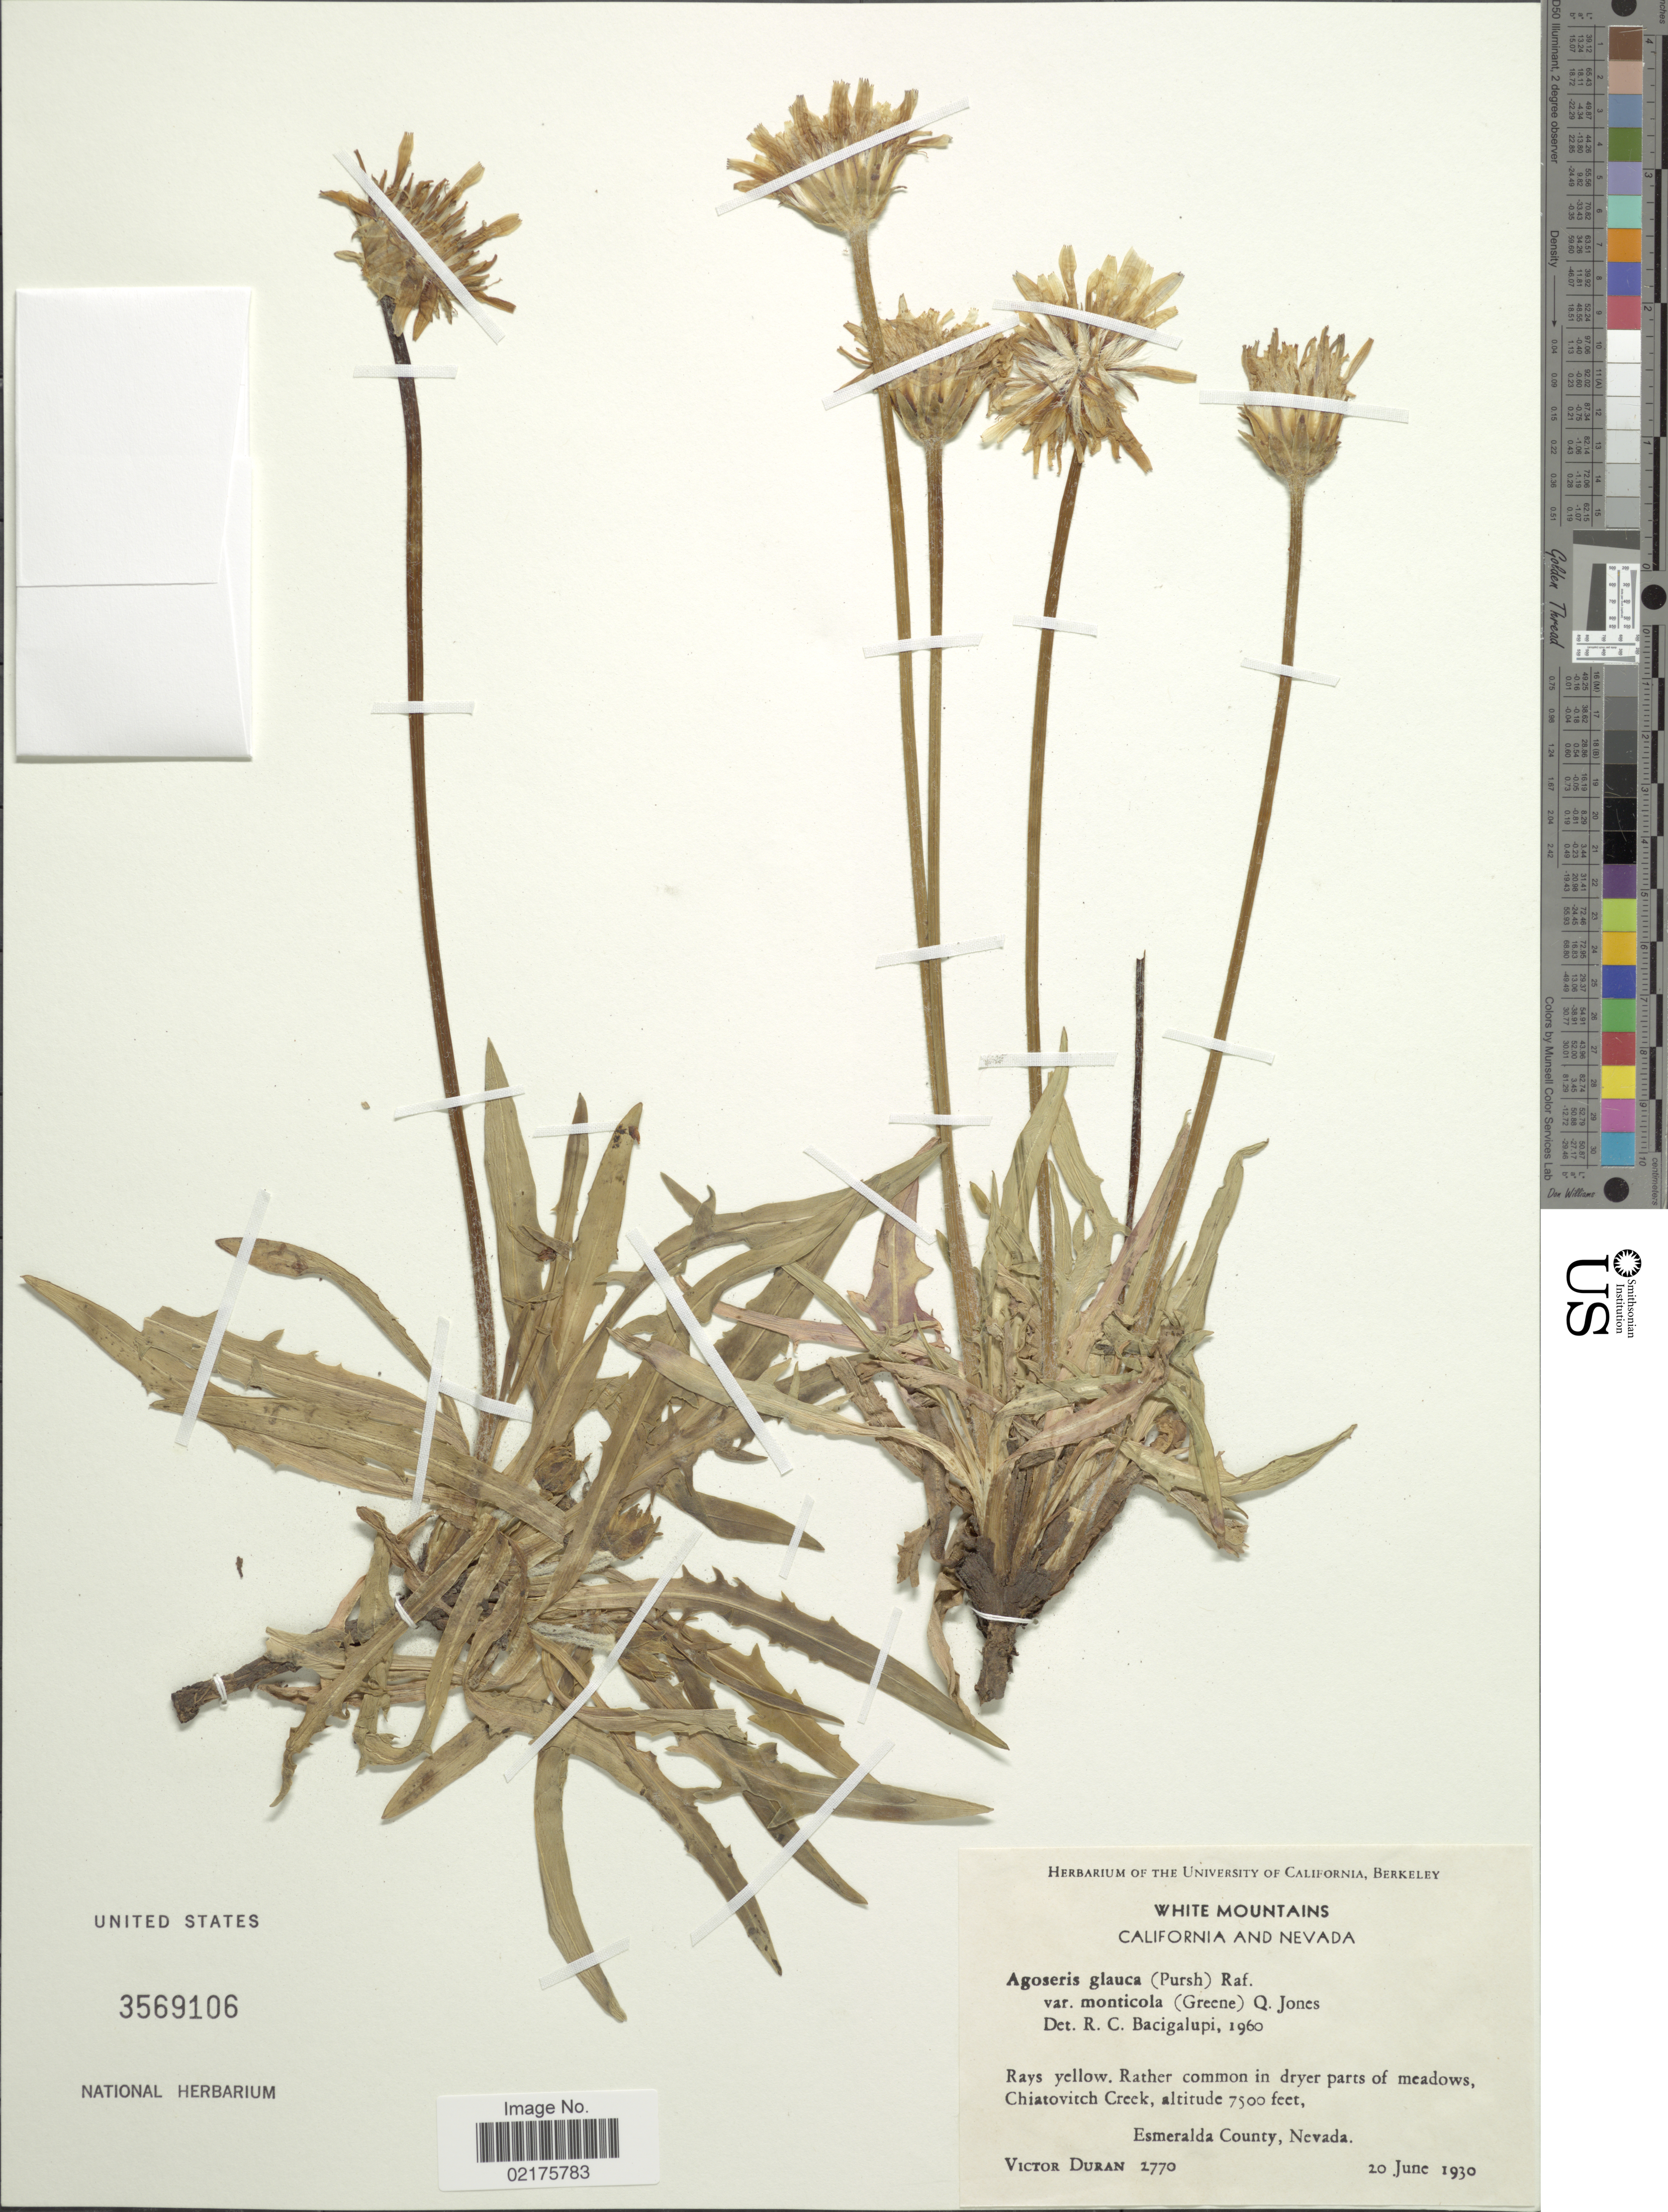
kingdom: Plantae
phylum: Tracheophyta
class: Magnoliopsida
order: Asterales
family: Asteraceae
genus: Agoseris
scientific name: Agoseris glauca var. glauca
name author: (Pursh) Raf.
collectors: V. Duran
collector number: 2770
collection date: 1930-06-20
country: United States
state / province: Nevada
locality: White Mountains, Chiatovitch Creek, Esmeralda County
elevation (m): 2286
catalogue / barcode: US 3569106